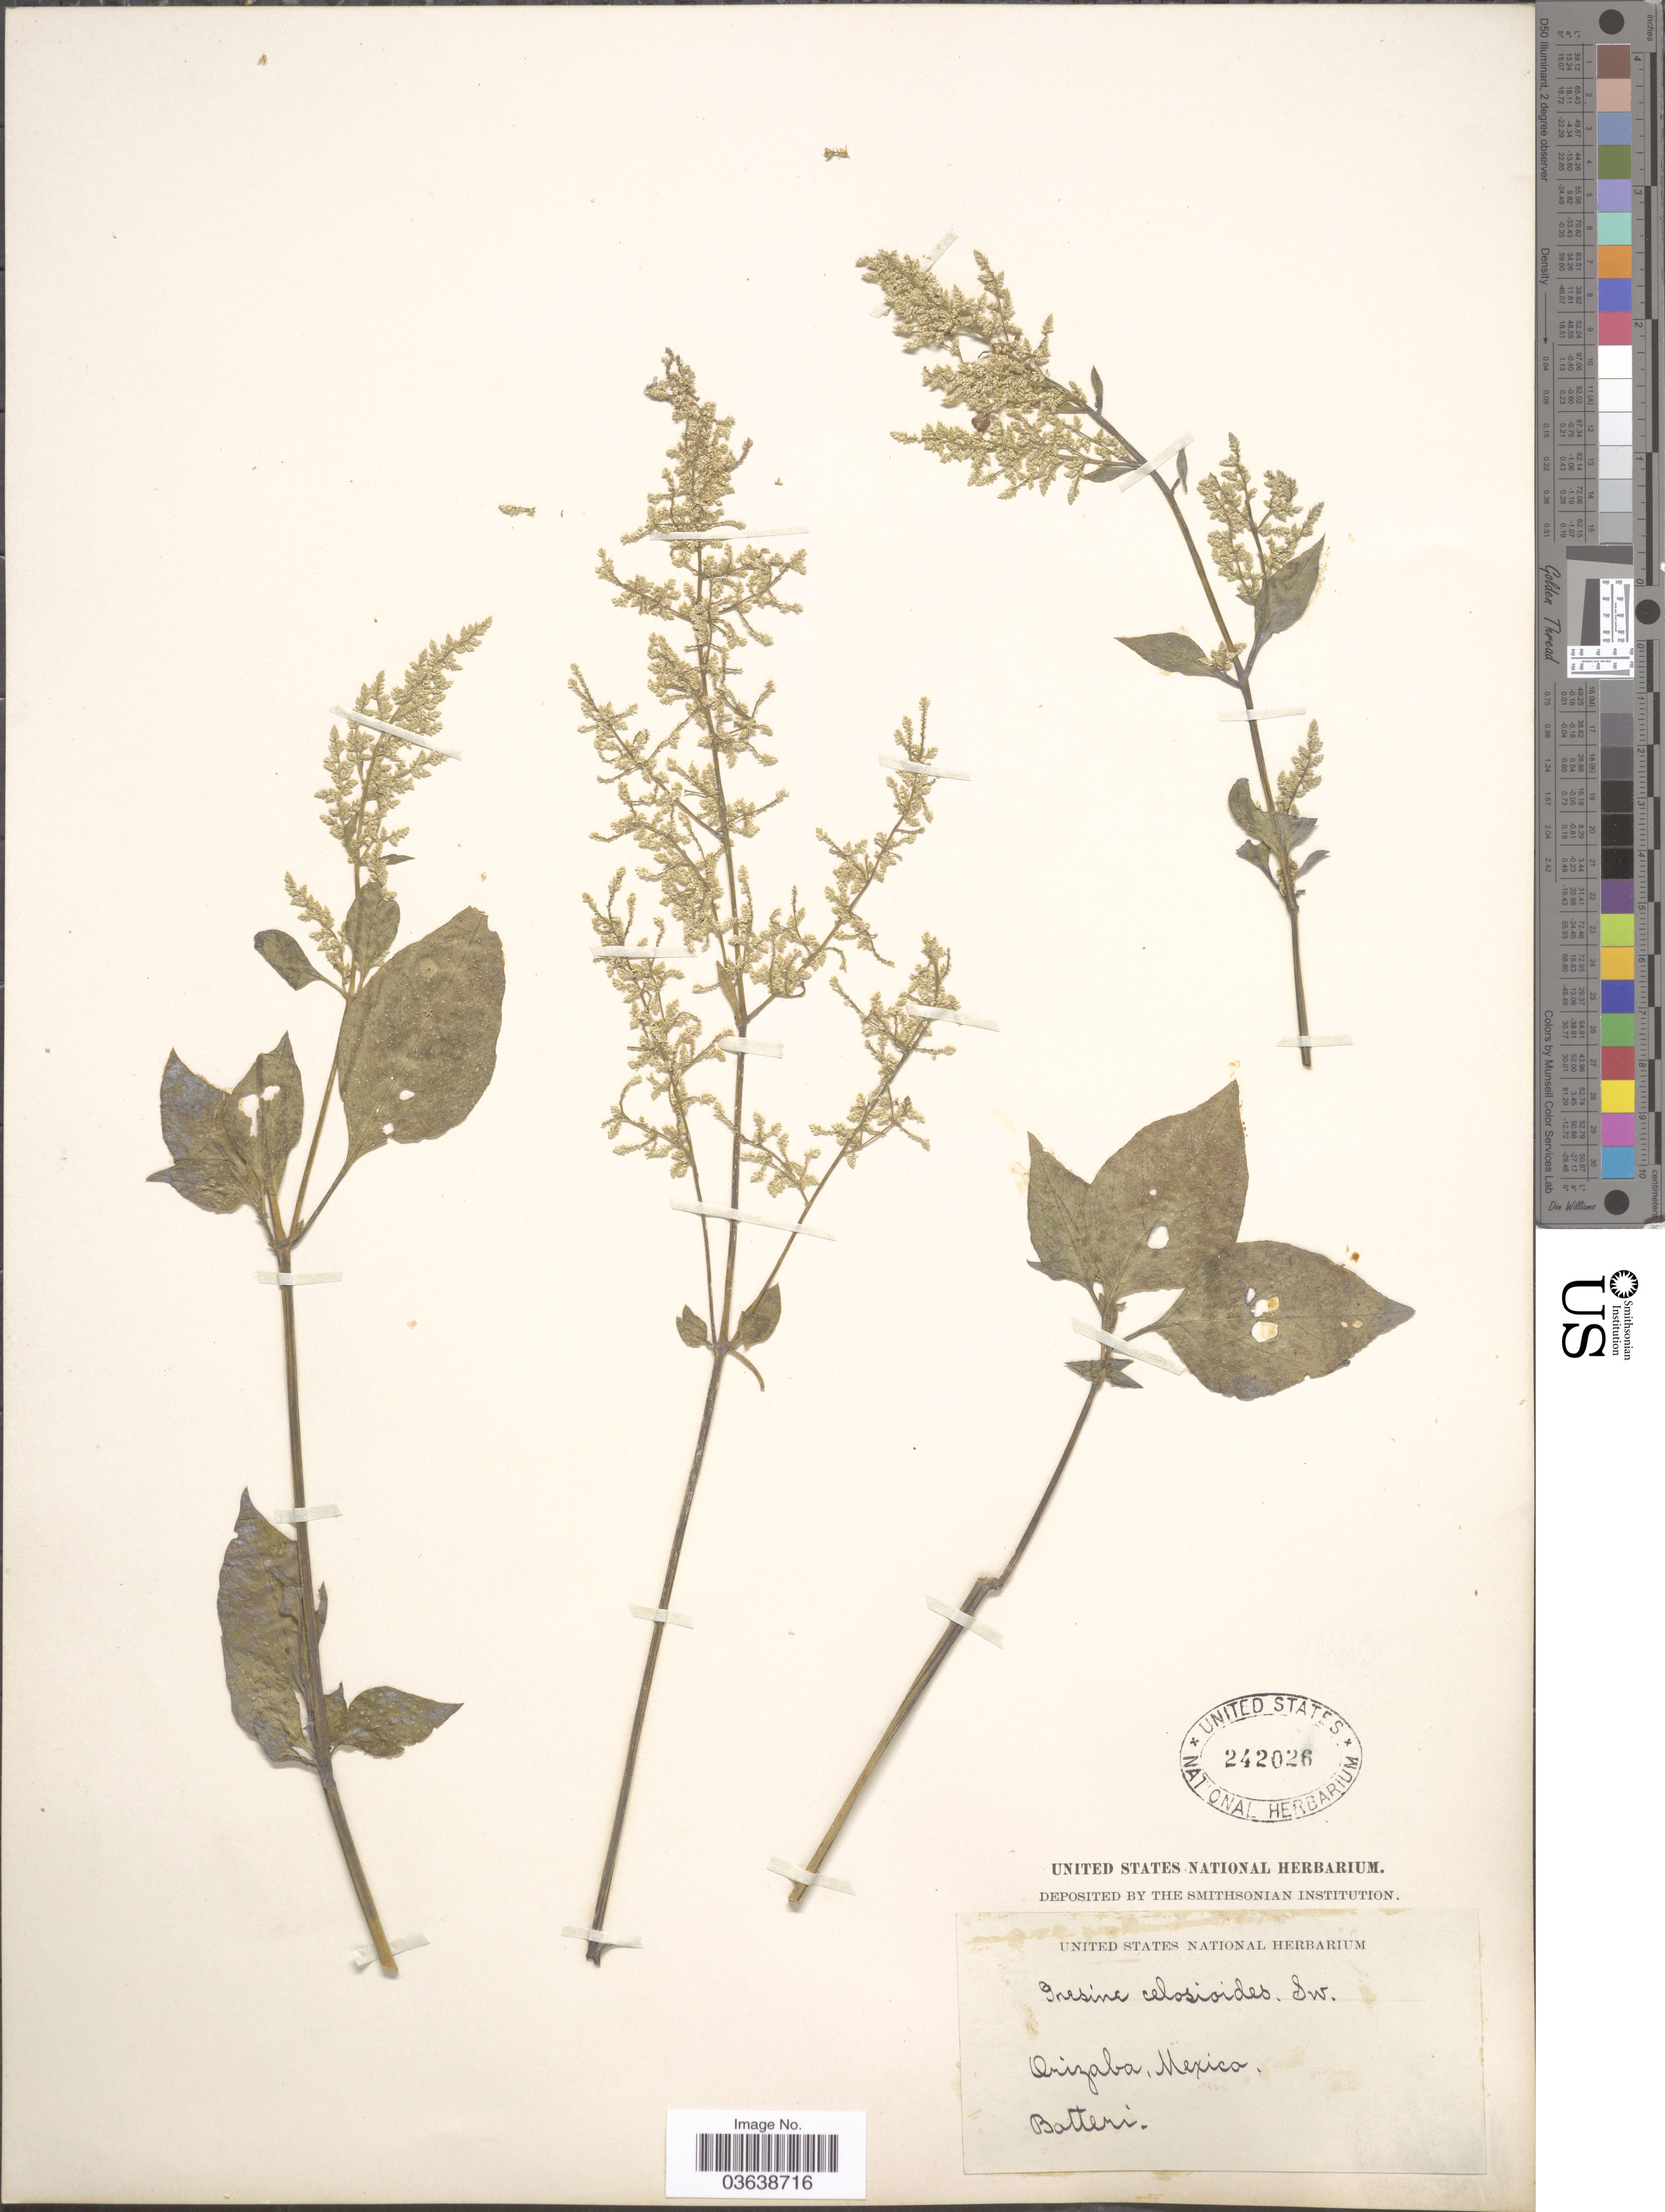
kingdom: Plantae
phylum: Tracheophyta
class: Magnoliopsida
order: Caryophyllales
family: Amaranthaceae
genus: Iresine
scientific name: Iresine celosia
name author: L.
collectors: -. Botteri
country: Mexico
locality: Orizaba.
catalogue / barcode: US 242026